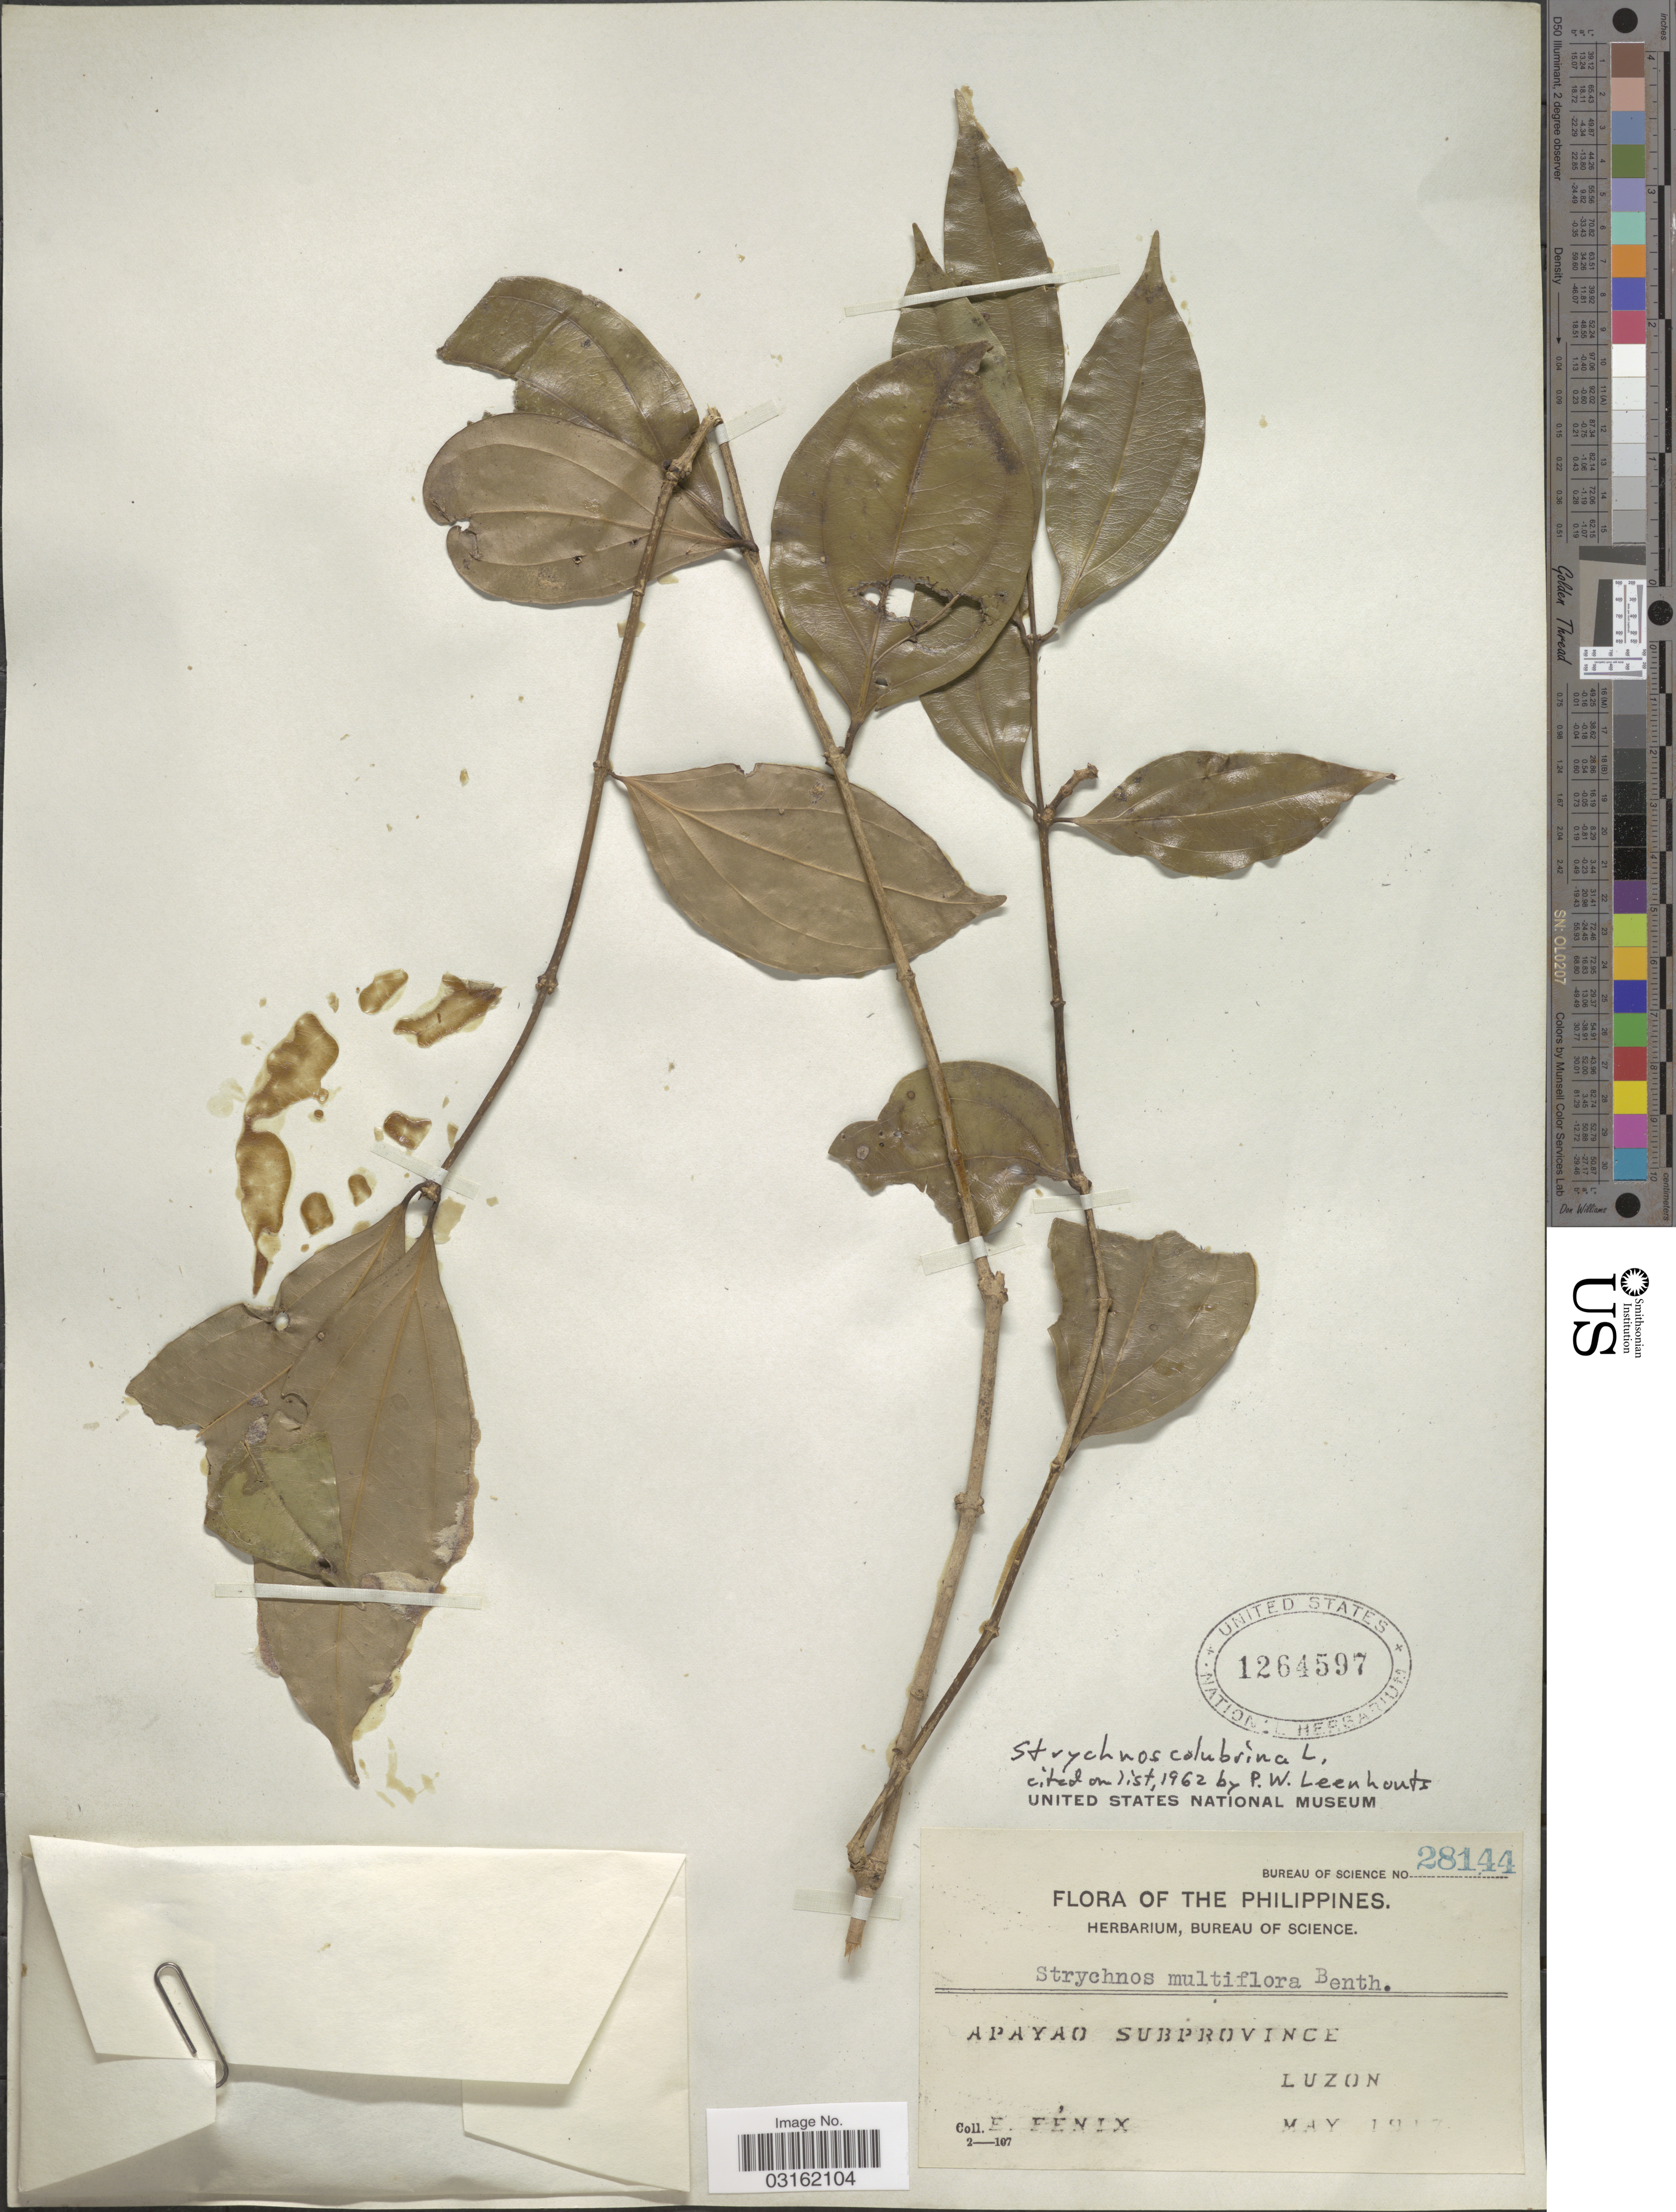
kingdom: Plantae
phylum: Tracheophyta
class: Magnoliopsida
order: Gentianales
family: Loganiaceae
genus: Strychnos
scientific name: Strychnos colubrina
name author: L.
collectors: E. Fénix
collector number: Bureau of science 28144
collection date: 1917-05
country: Philippines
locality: Apayao Subprovince, Luzon.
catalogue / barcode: US 1264597